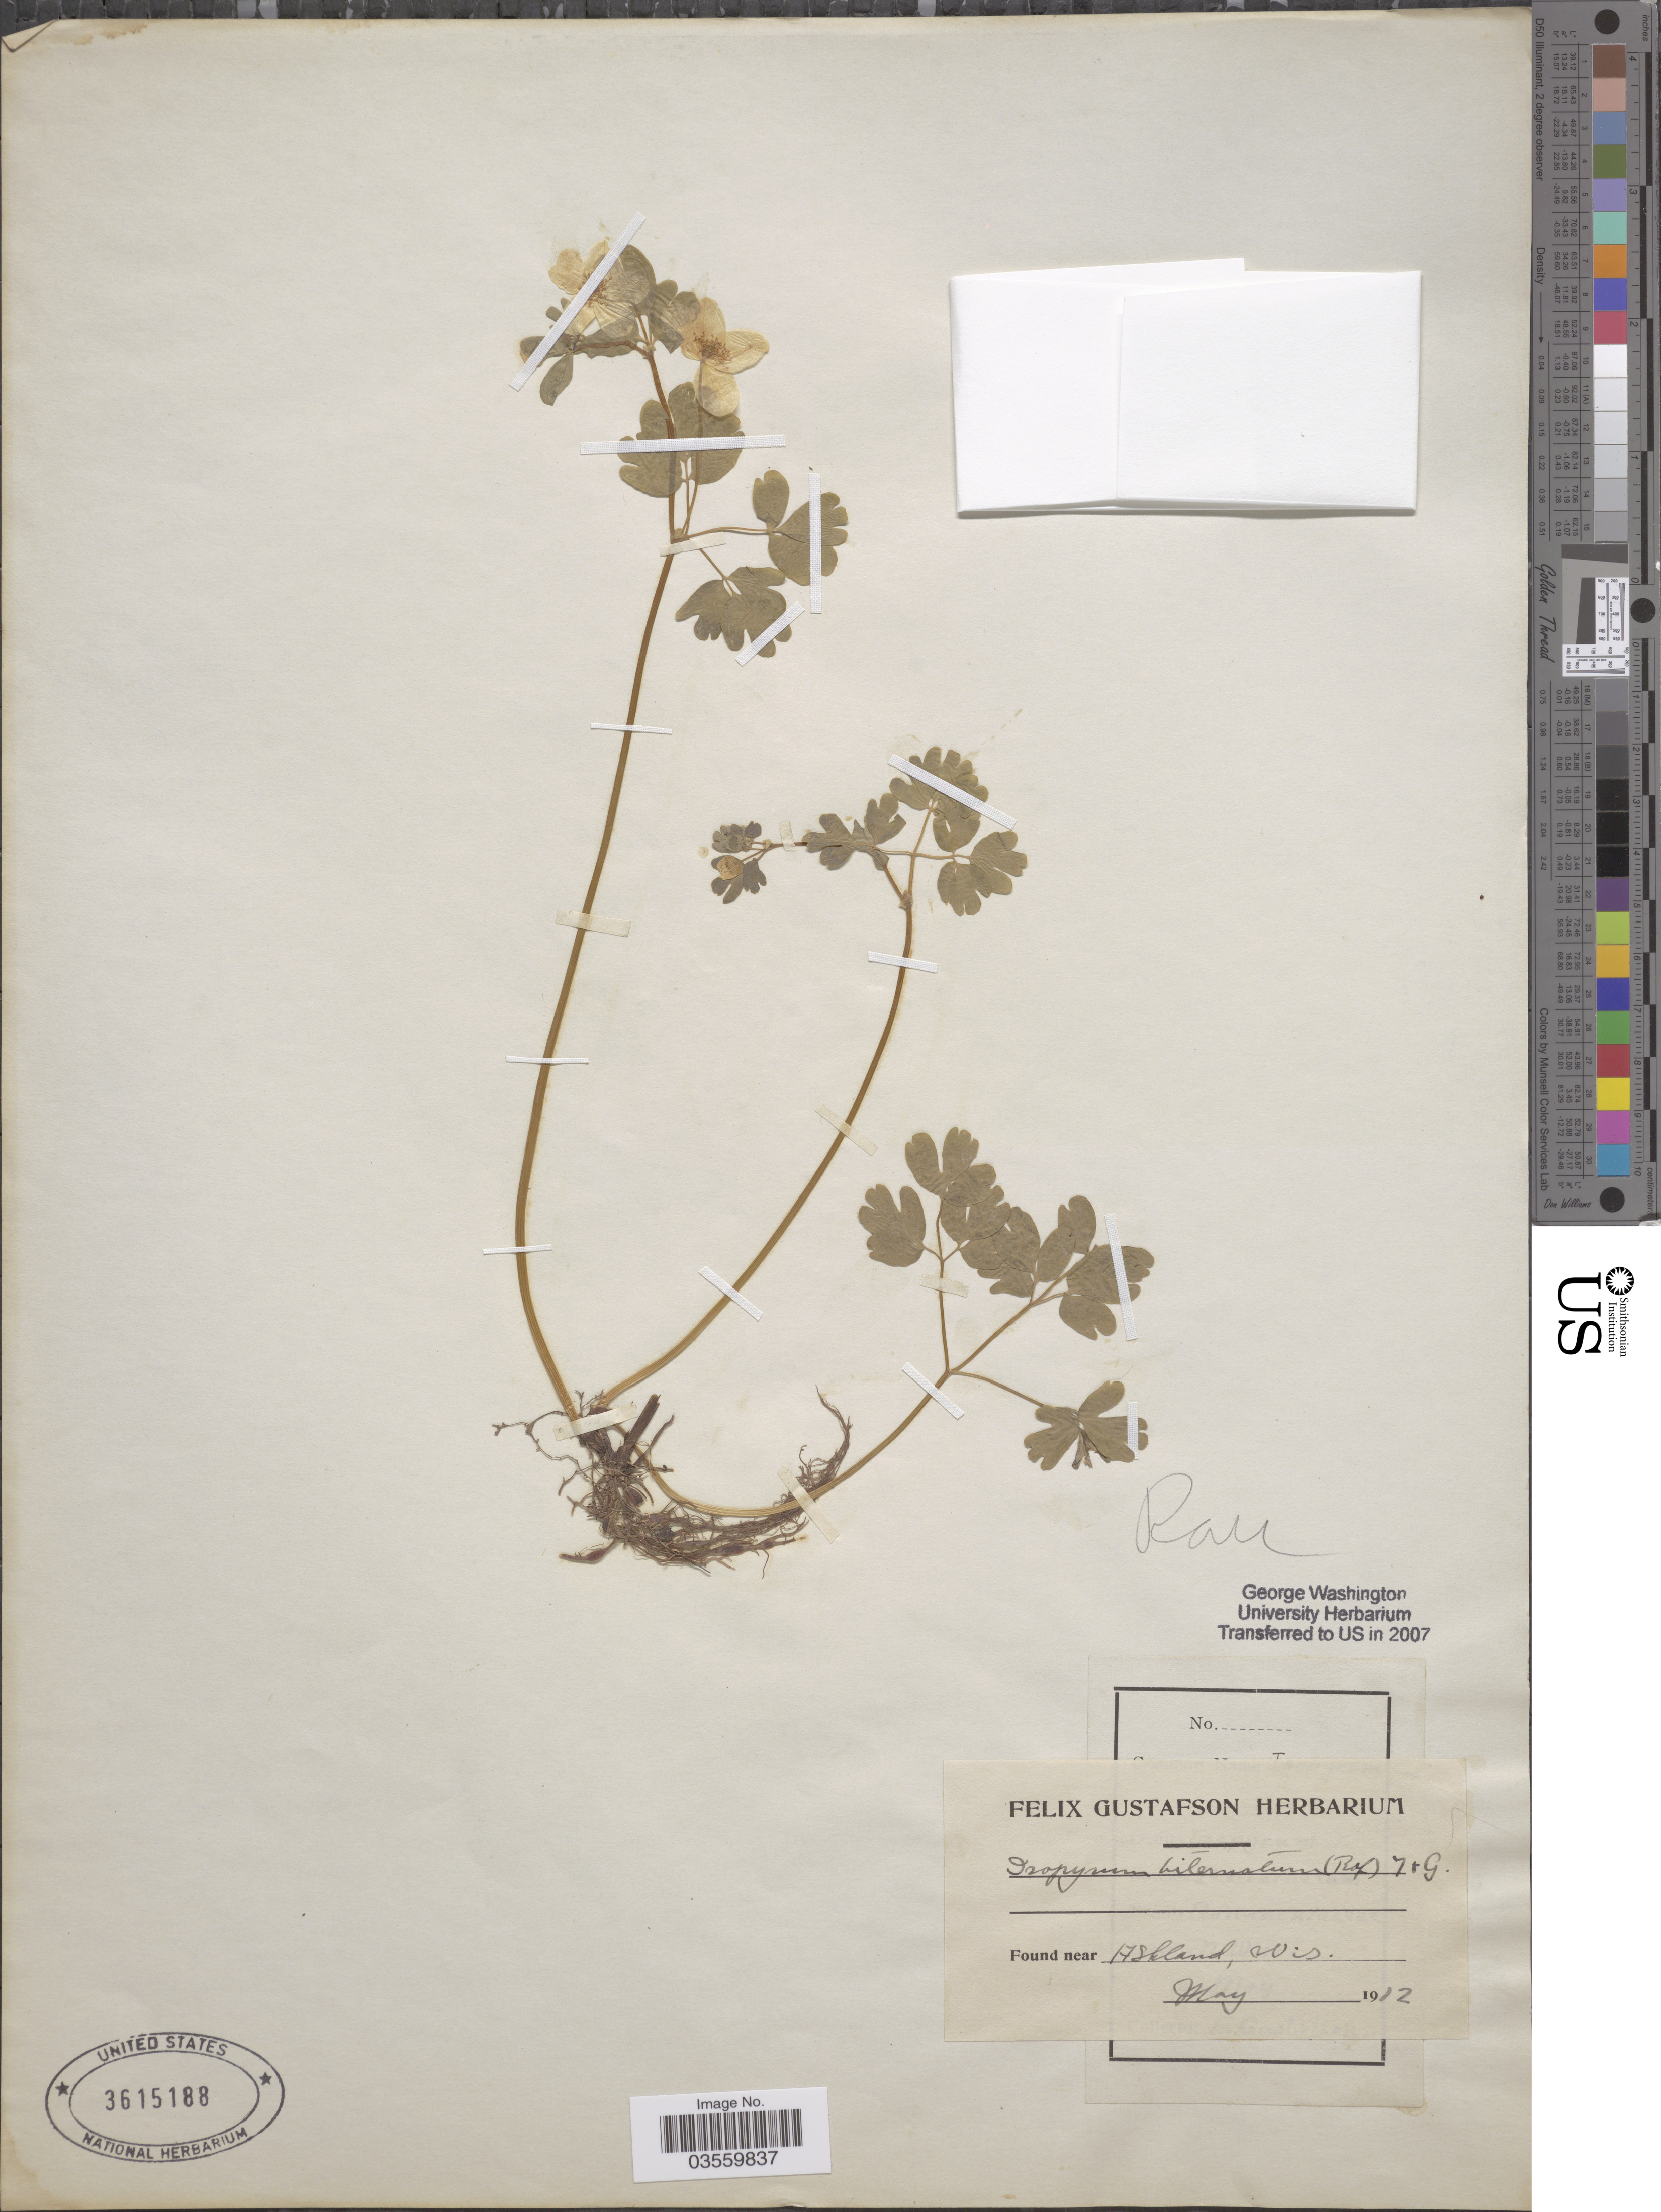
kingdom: Plantae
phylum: Tracheophyta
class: Magnoliopsida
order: Ranunculales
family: Ranunculaceae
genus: Enemion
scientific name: Enemion biternatum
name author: (Torr. & A. Gray) Raf.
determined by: Strong, Mark T., (BOT), Smithsonian Institution - National Museum of Natural History (UNITED STATES)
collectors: ex herb. Felix Gustafson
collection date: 1912-05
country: United States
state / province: Wisconsin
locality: Near Ashland.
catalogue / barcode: US 3615188